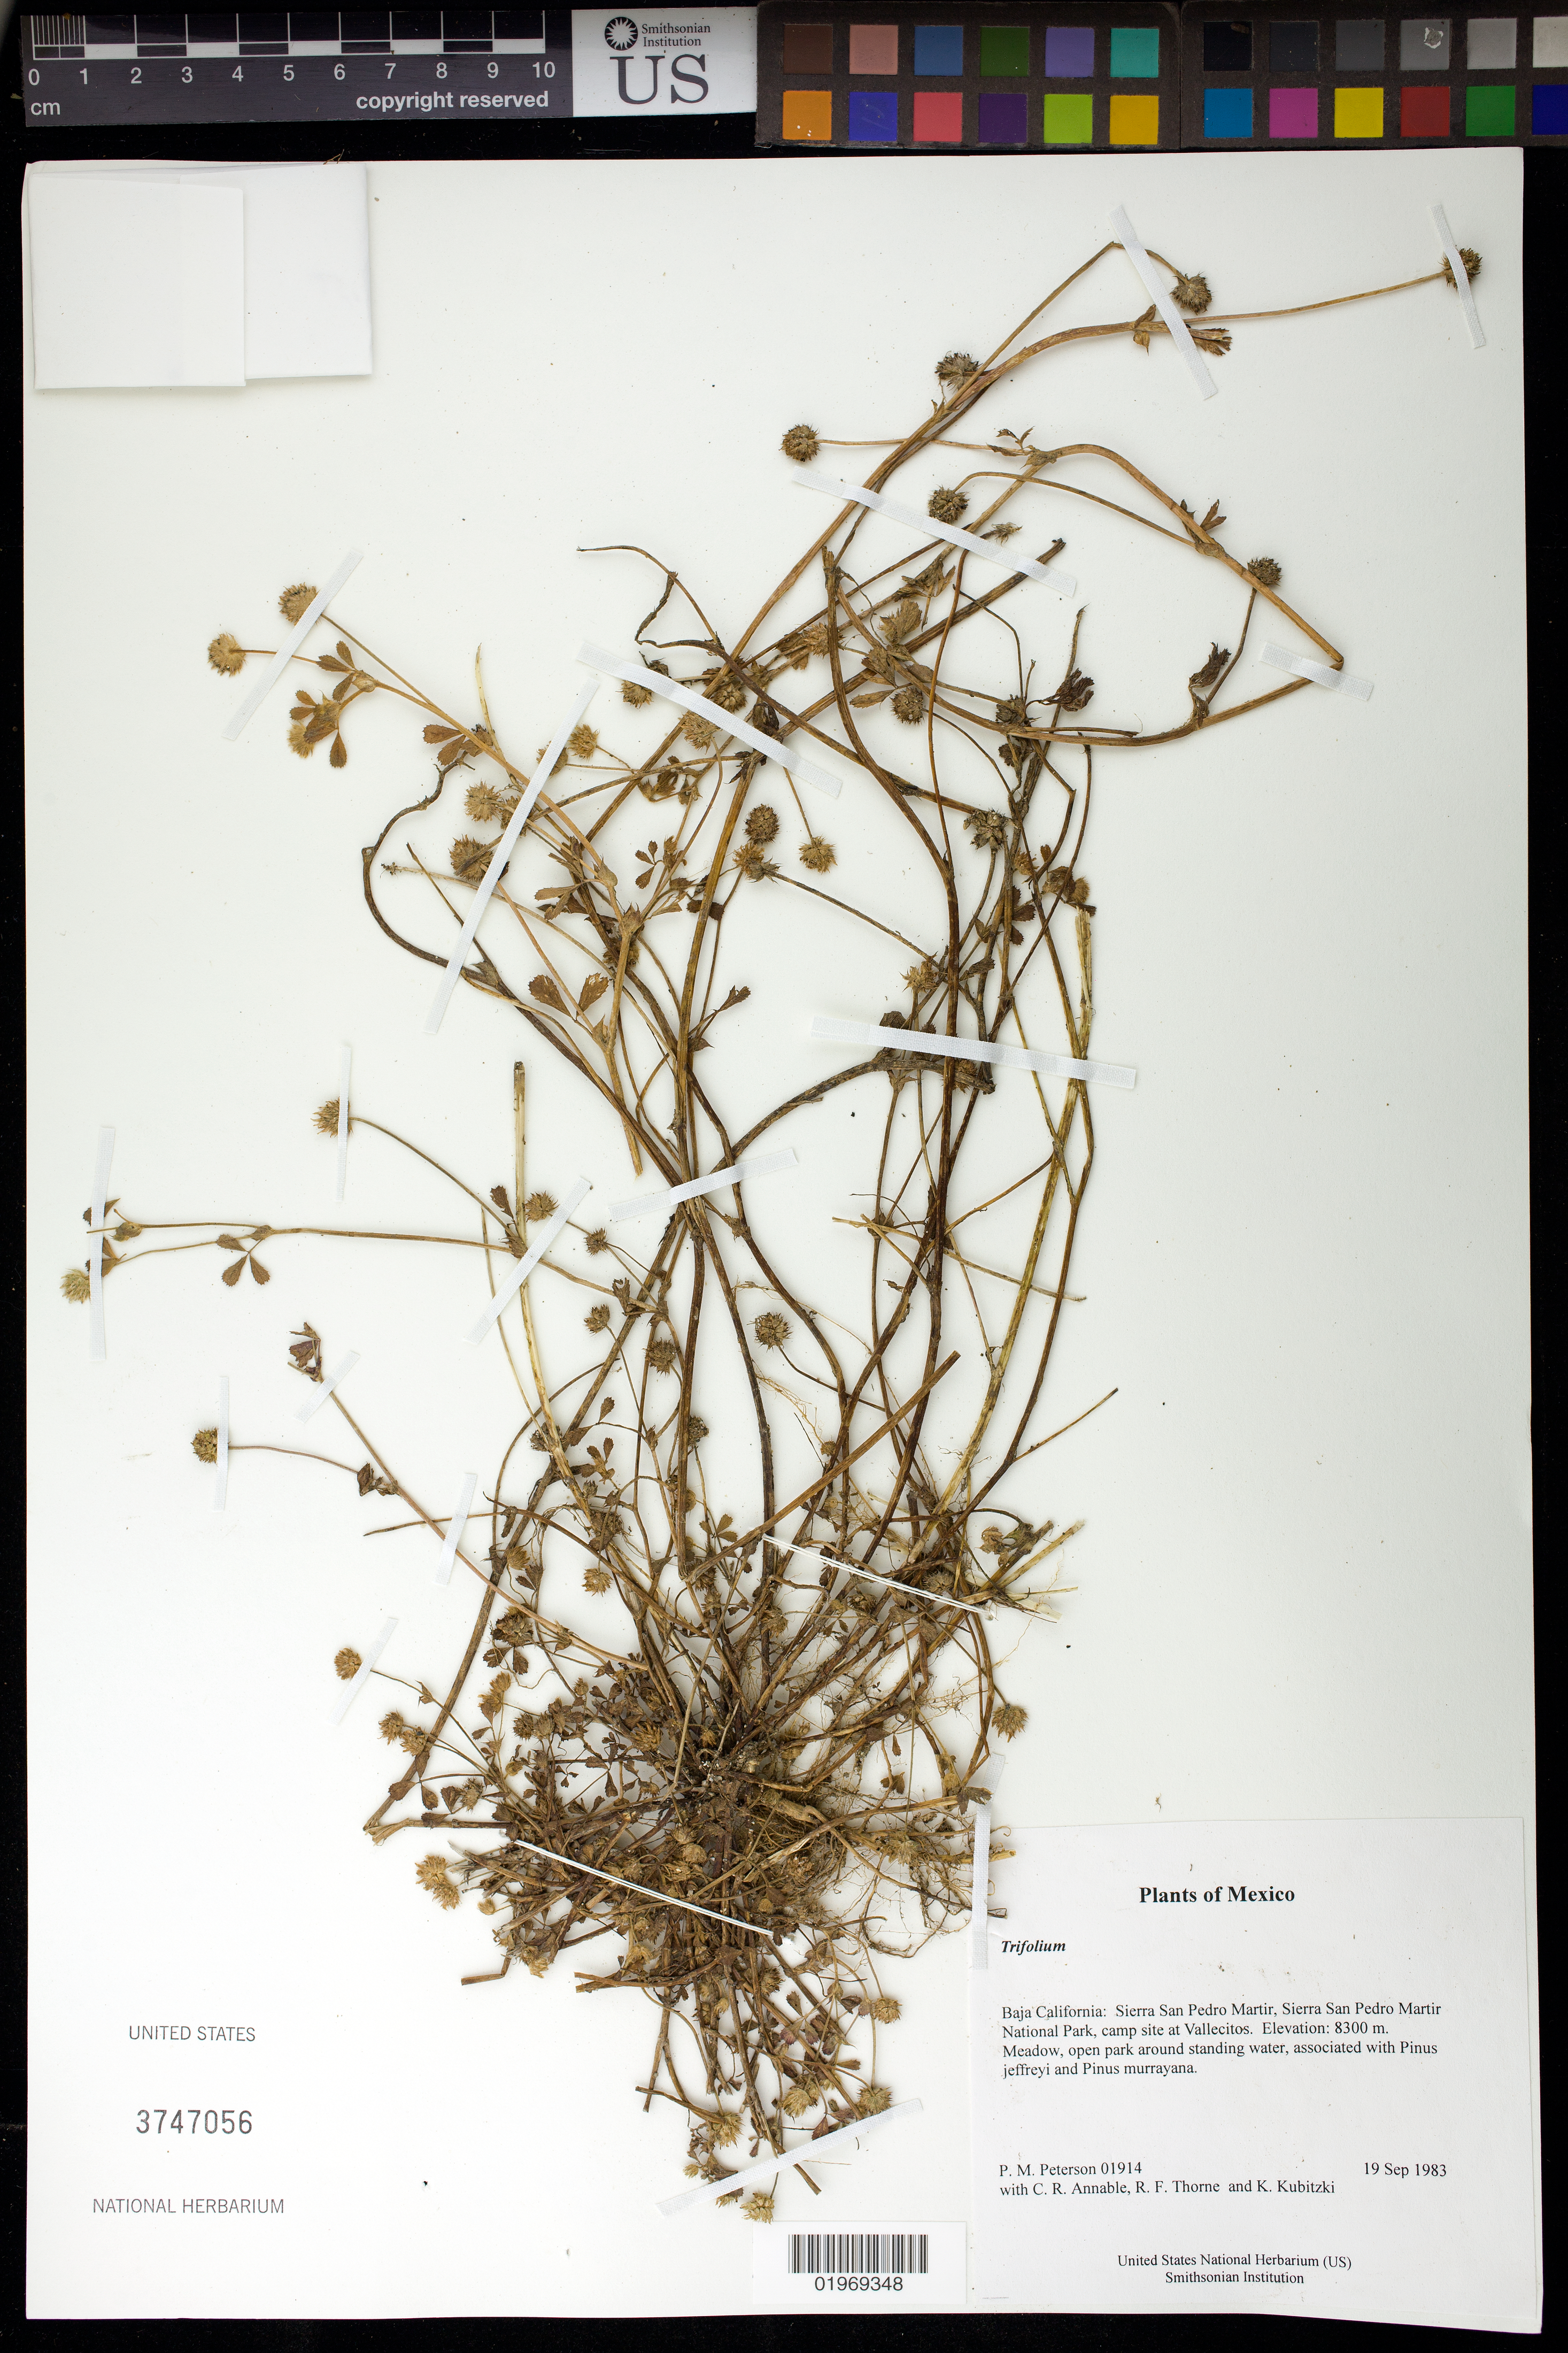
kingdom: Plantae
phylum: Tracheophyta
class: Magnoliopsida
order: Fabales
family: Fabaceae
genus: Trifolium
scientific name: Trifolium sp.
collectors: P. M. Peterson, C. R. Annable, R. F. Thorne & K. Kubitzki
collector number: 01914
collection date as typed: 19 Sep 1983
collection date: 1983-09-19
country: Mexico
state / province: Baja California Norte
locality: Sierra San Pedro Martir, Sierra San Pedro Martir National Park, camp site at Vallecitos.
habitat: Meadow, open park around standing water, associated with Pinus jeffreyi and Pinus murrayana.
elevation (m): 8300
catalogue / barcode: US 3747056